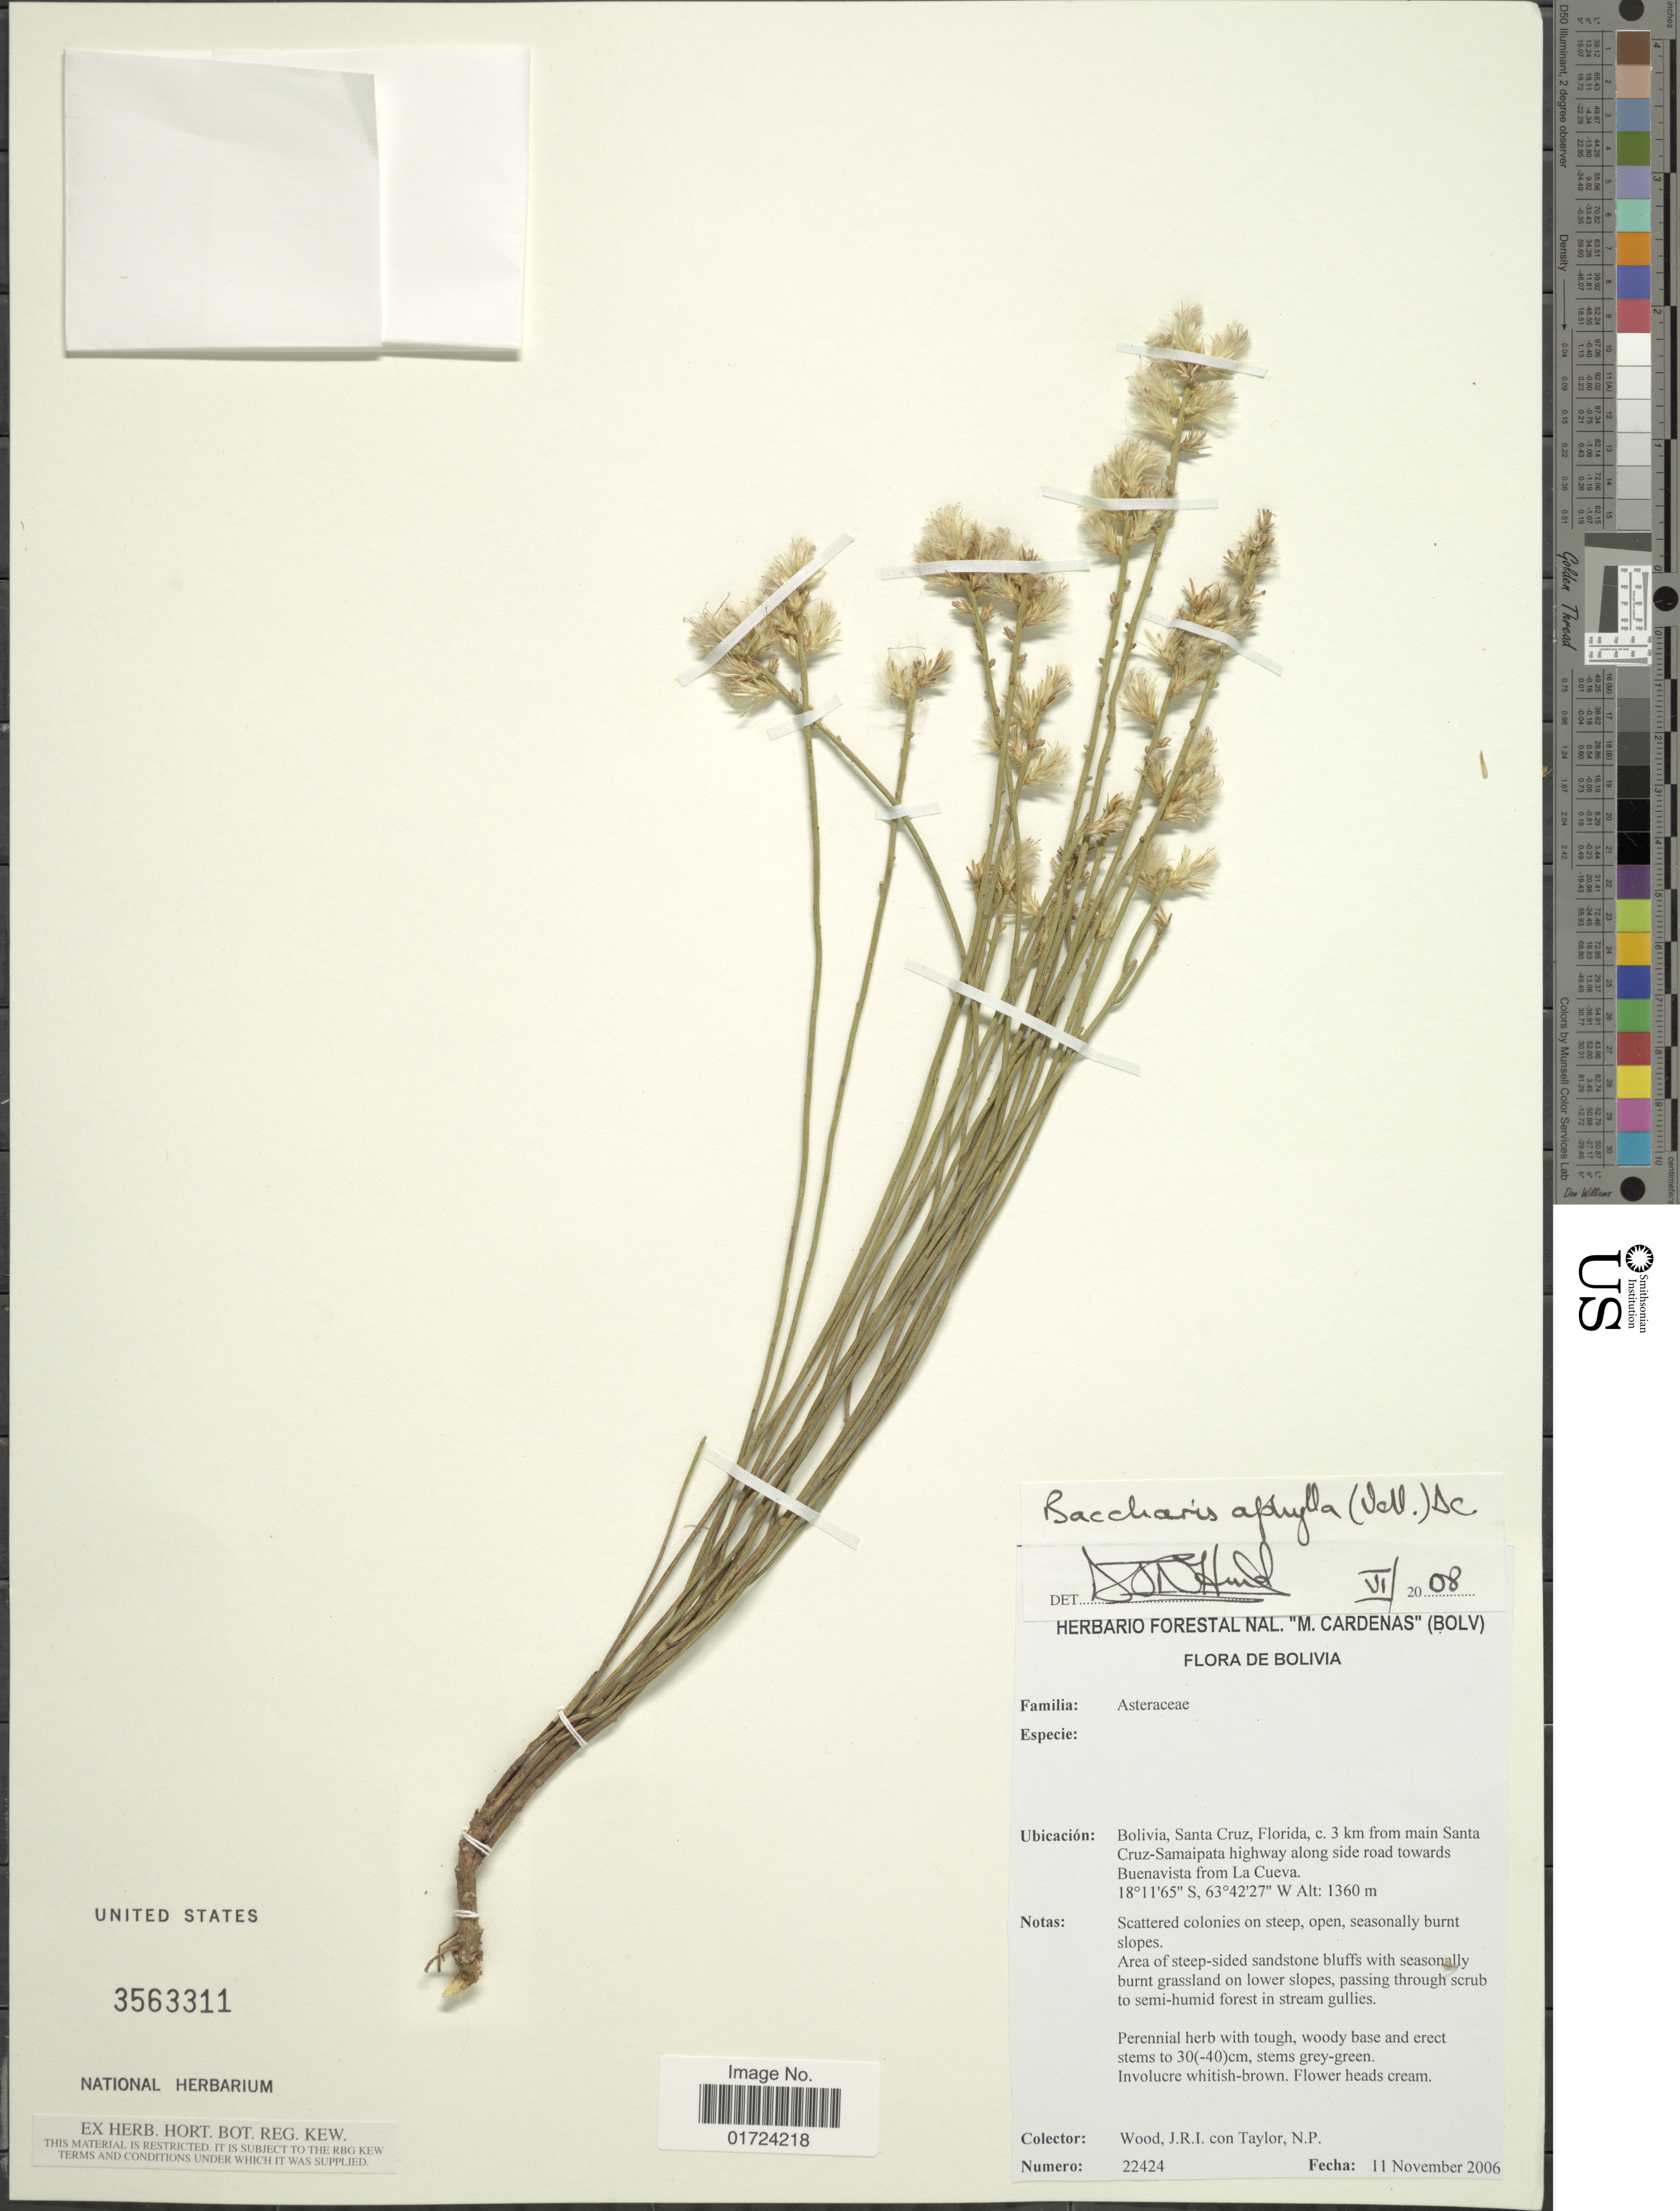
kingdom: Plantae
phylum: Tracheophyta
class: Magnoliopsida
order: Asterales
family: Asteraceae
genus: Baccharis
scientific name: Baccharis aphylla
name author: (Vell.) DC.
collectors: J. R. I. Wood & N. P. Taylor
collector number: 22424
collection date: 2006-11-11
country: Bolivia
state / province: Santa Cruz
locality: Bolivia, Santa Cruz, Florida, c. 3 km from main Santa Cruz-Samaipata highway along side towards Buenavisa from La Cueva.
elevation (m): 1360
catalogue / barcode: US 3563311